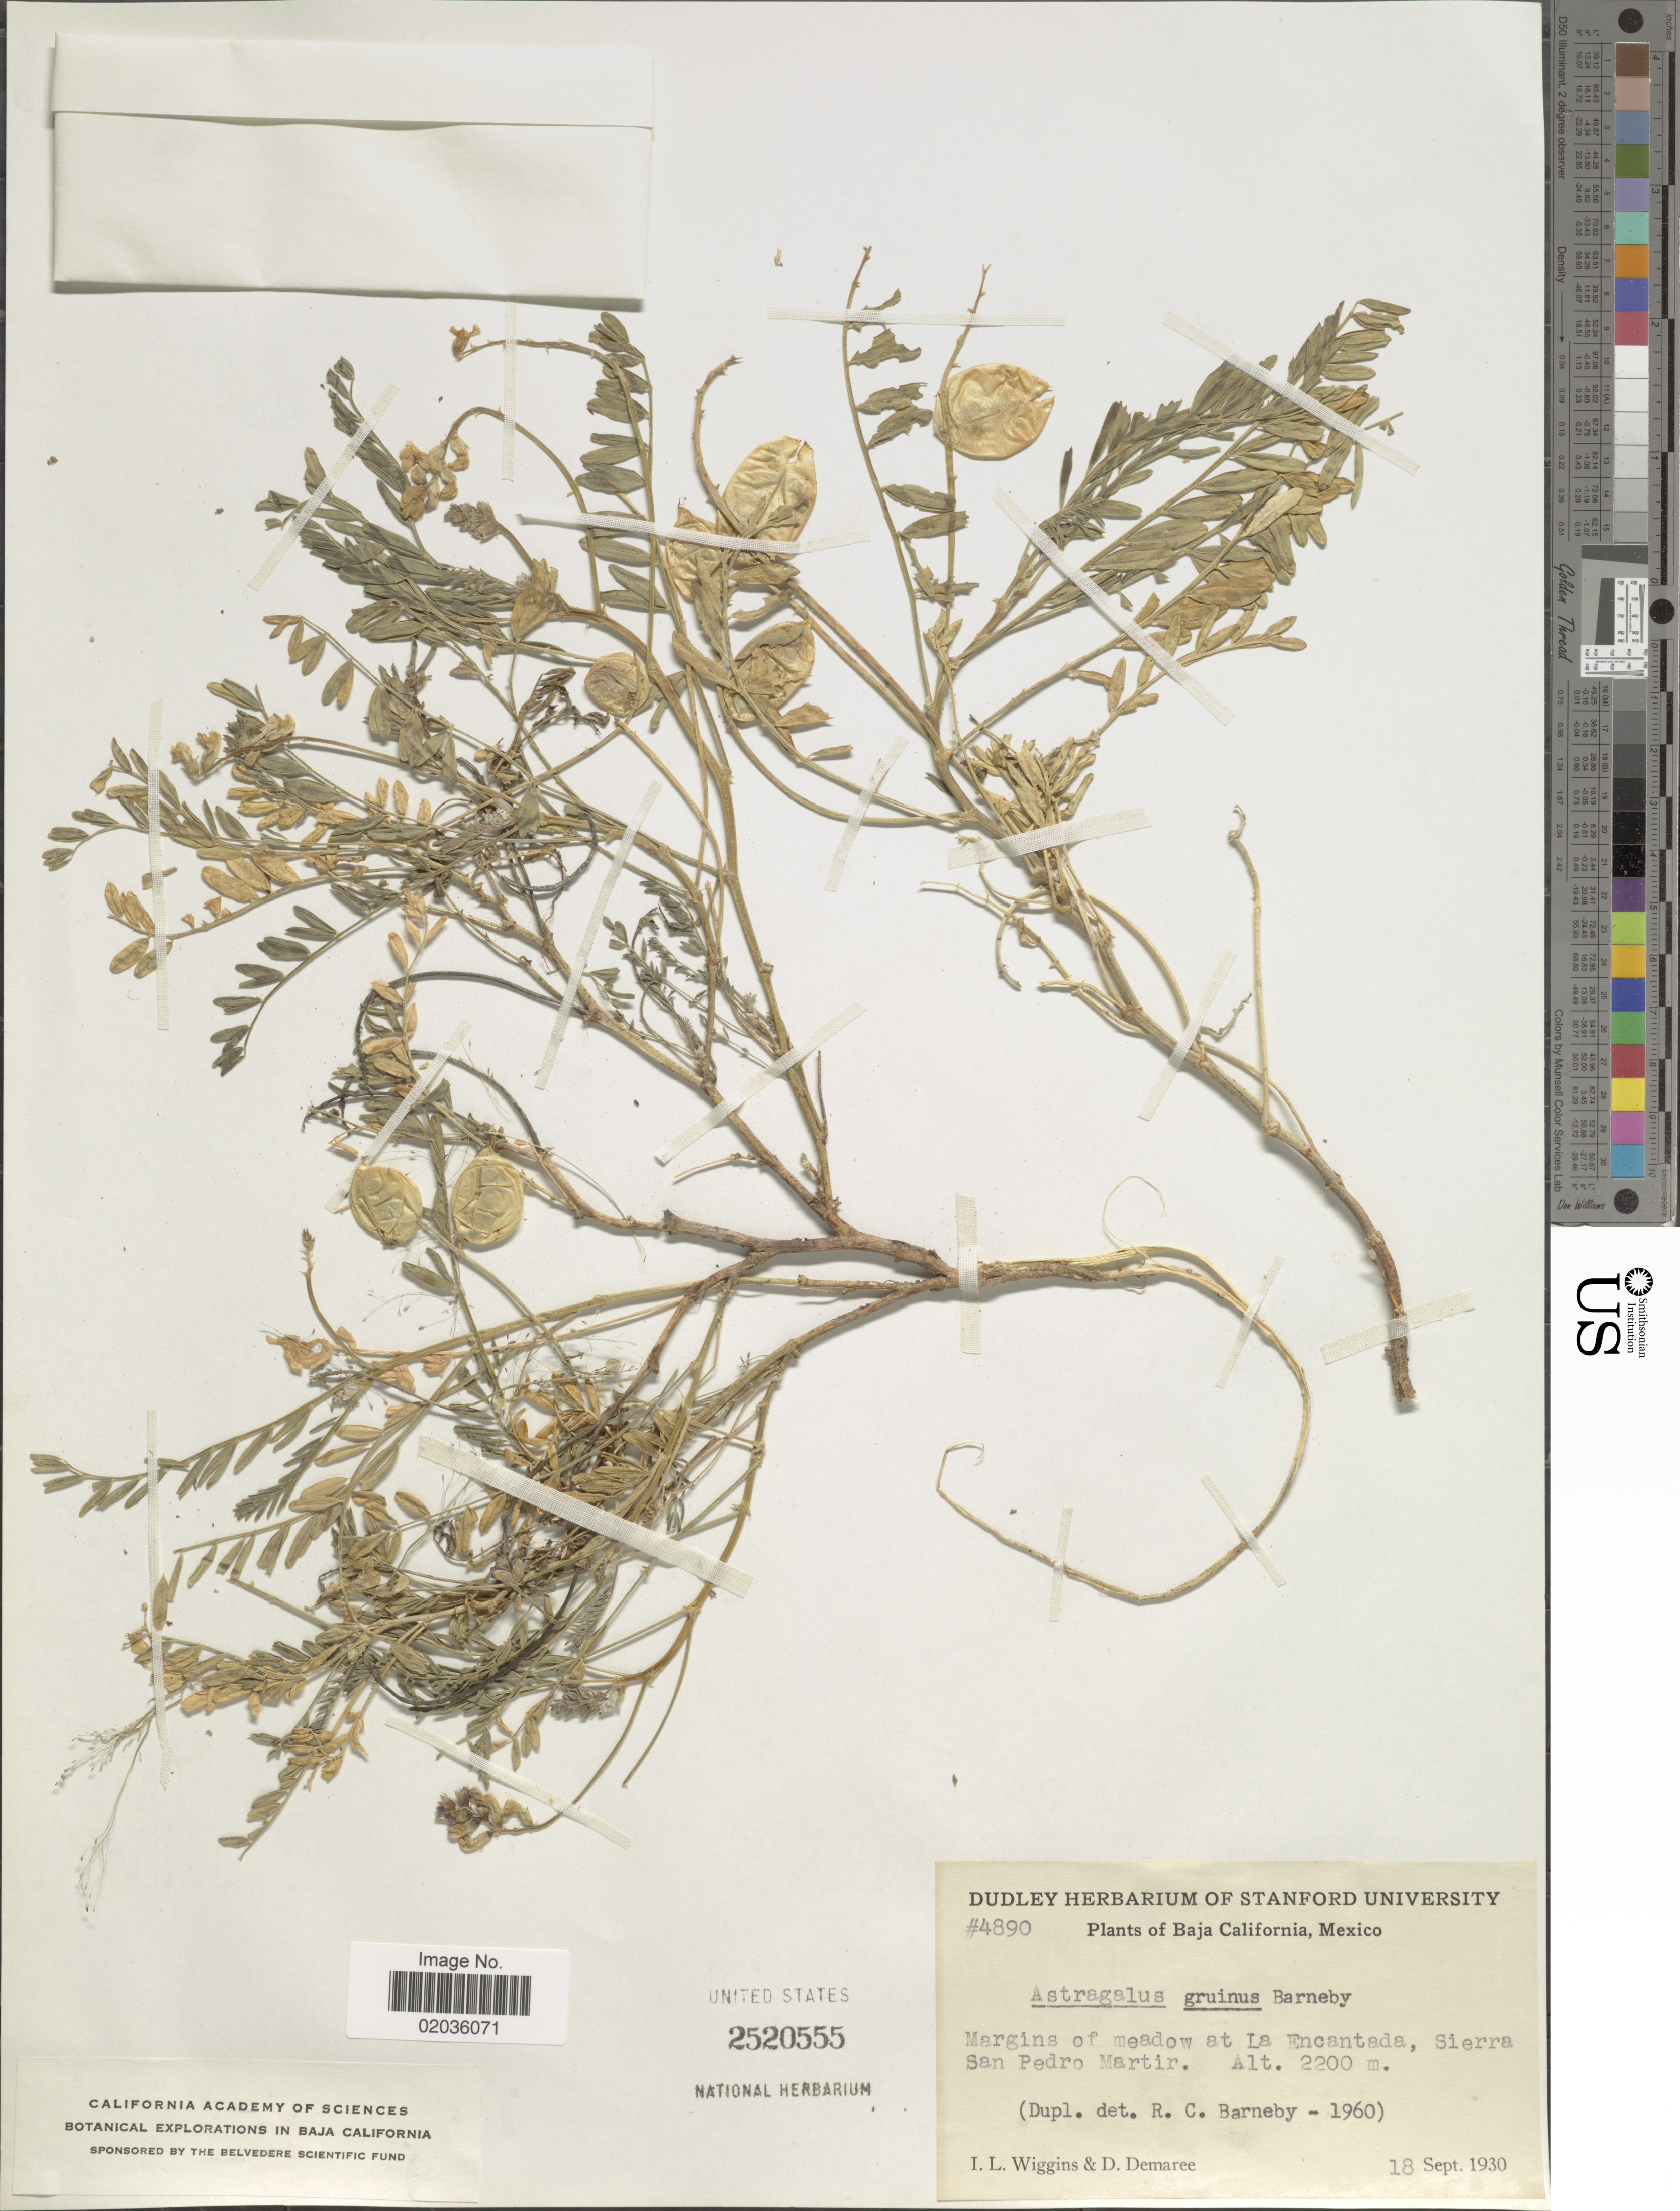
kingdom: Plantae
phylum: Tracheophyta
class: Magnoliopsida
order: Fabales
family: Fabaceae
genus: Astragalus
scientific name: Astragalus gruinus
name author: Barneby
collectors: I. L. Wiggins & D. Demaree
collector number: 4890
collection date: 1930-09-18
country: Mexico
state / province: Baja California Norte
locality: Baja California, Mexico. Margins of Meadow at La Encantada, Sierra San Pedro Martir.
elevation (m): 2000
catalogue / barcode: US 2520555